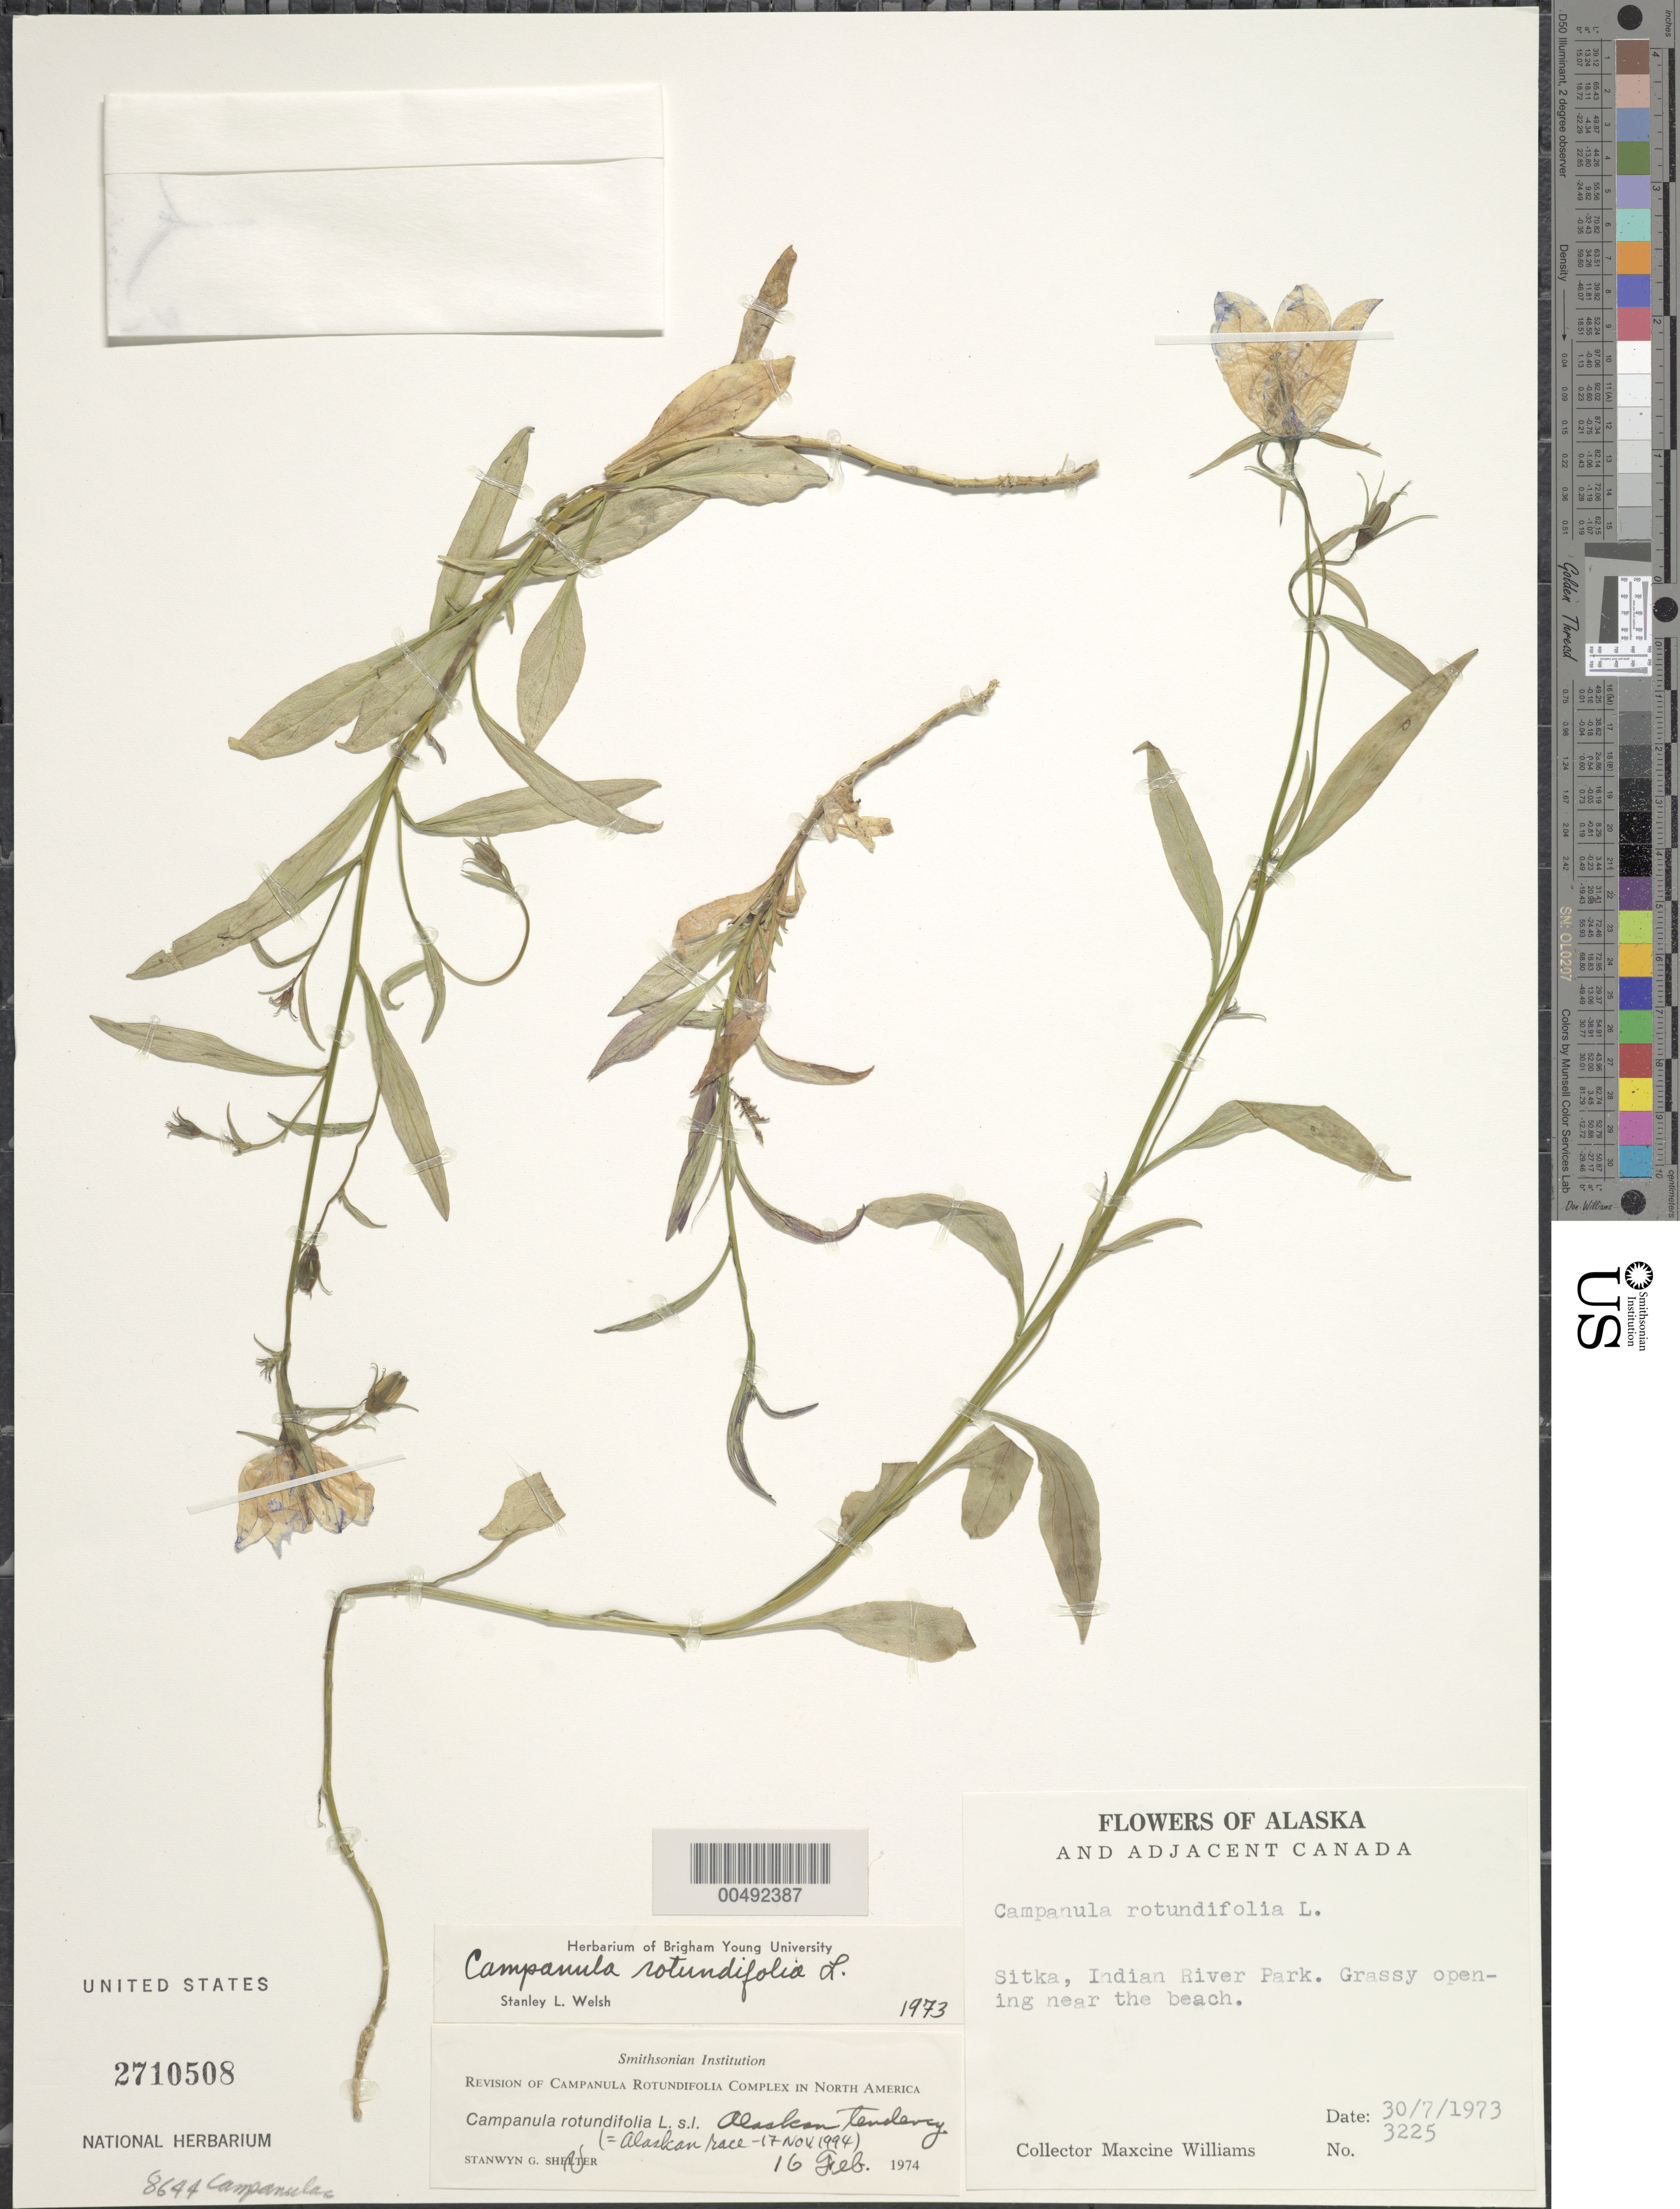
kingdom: Plantae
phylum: Tracheophyta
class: Magnoliopsida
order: Asterales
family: Campanulaceae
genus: Campanula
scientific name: Campanula rotundifolia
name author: L.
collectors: M. Williams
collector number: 3225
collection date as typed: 30 Jul 1973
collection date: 1973-07-30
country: United States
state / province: Alaska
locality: Sitka, Indian River Park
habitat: grassy opening near the beach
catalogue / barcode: US 2710508